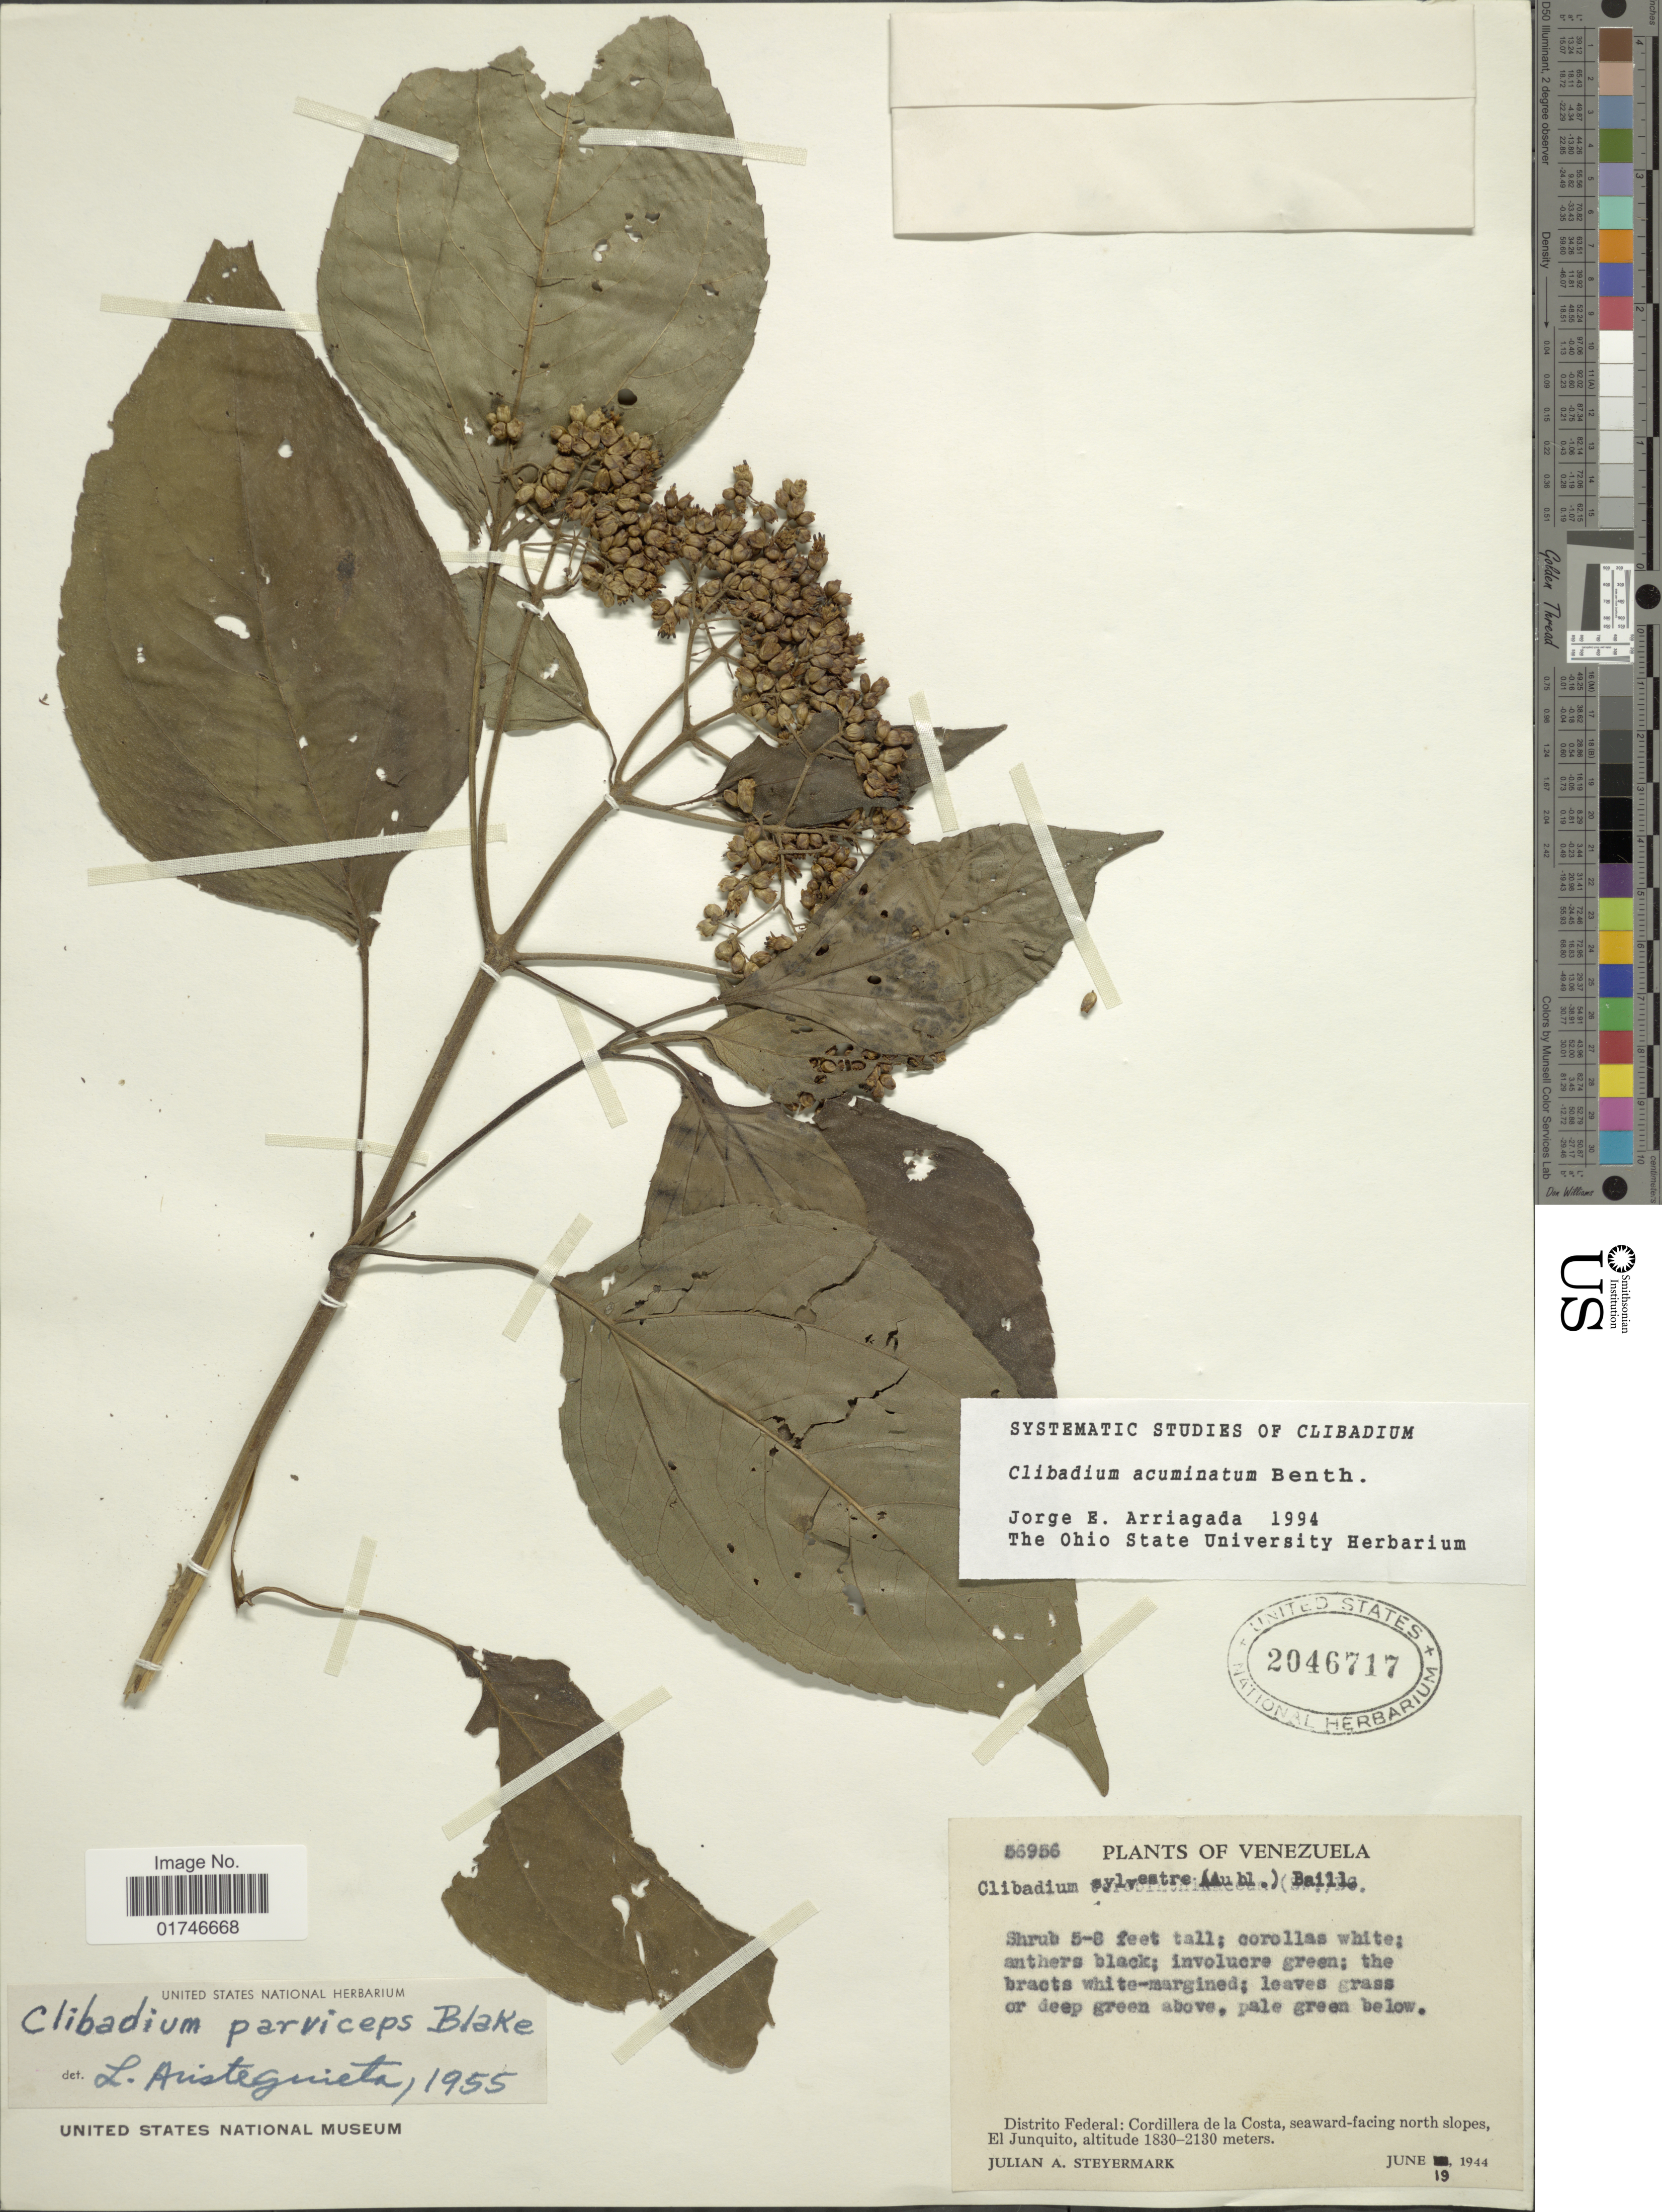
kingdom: Plantae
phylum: Tracheophyta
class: Magnoliopsida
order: Asterales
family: Asteraceae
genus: Clibadium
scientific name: Clibadium parviceps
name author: S.F. Blake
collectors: J. Steyermark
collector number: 56956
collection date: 1944-06-19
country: Venezuela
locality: Distrito Federal: Cordillera de la Costa, seaward-facing north slopes, El Junquito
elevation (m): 1830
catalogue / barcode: US 2046717